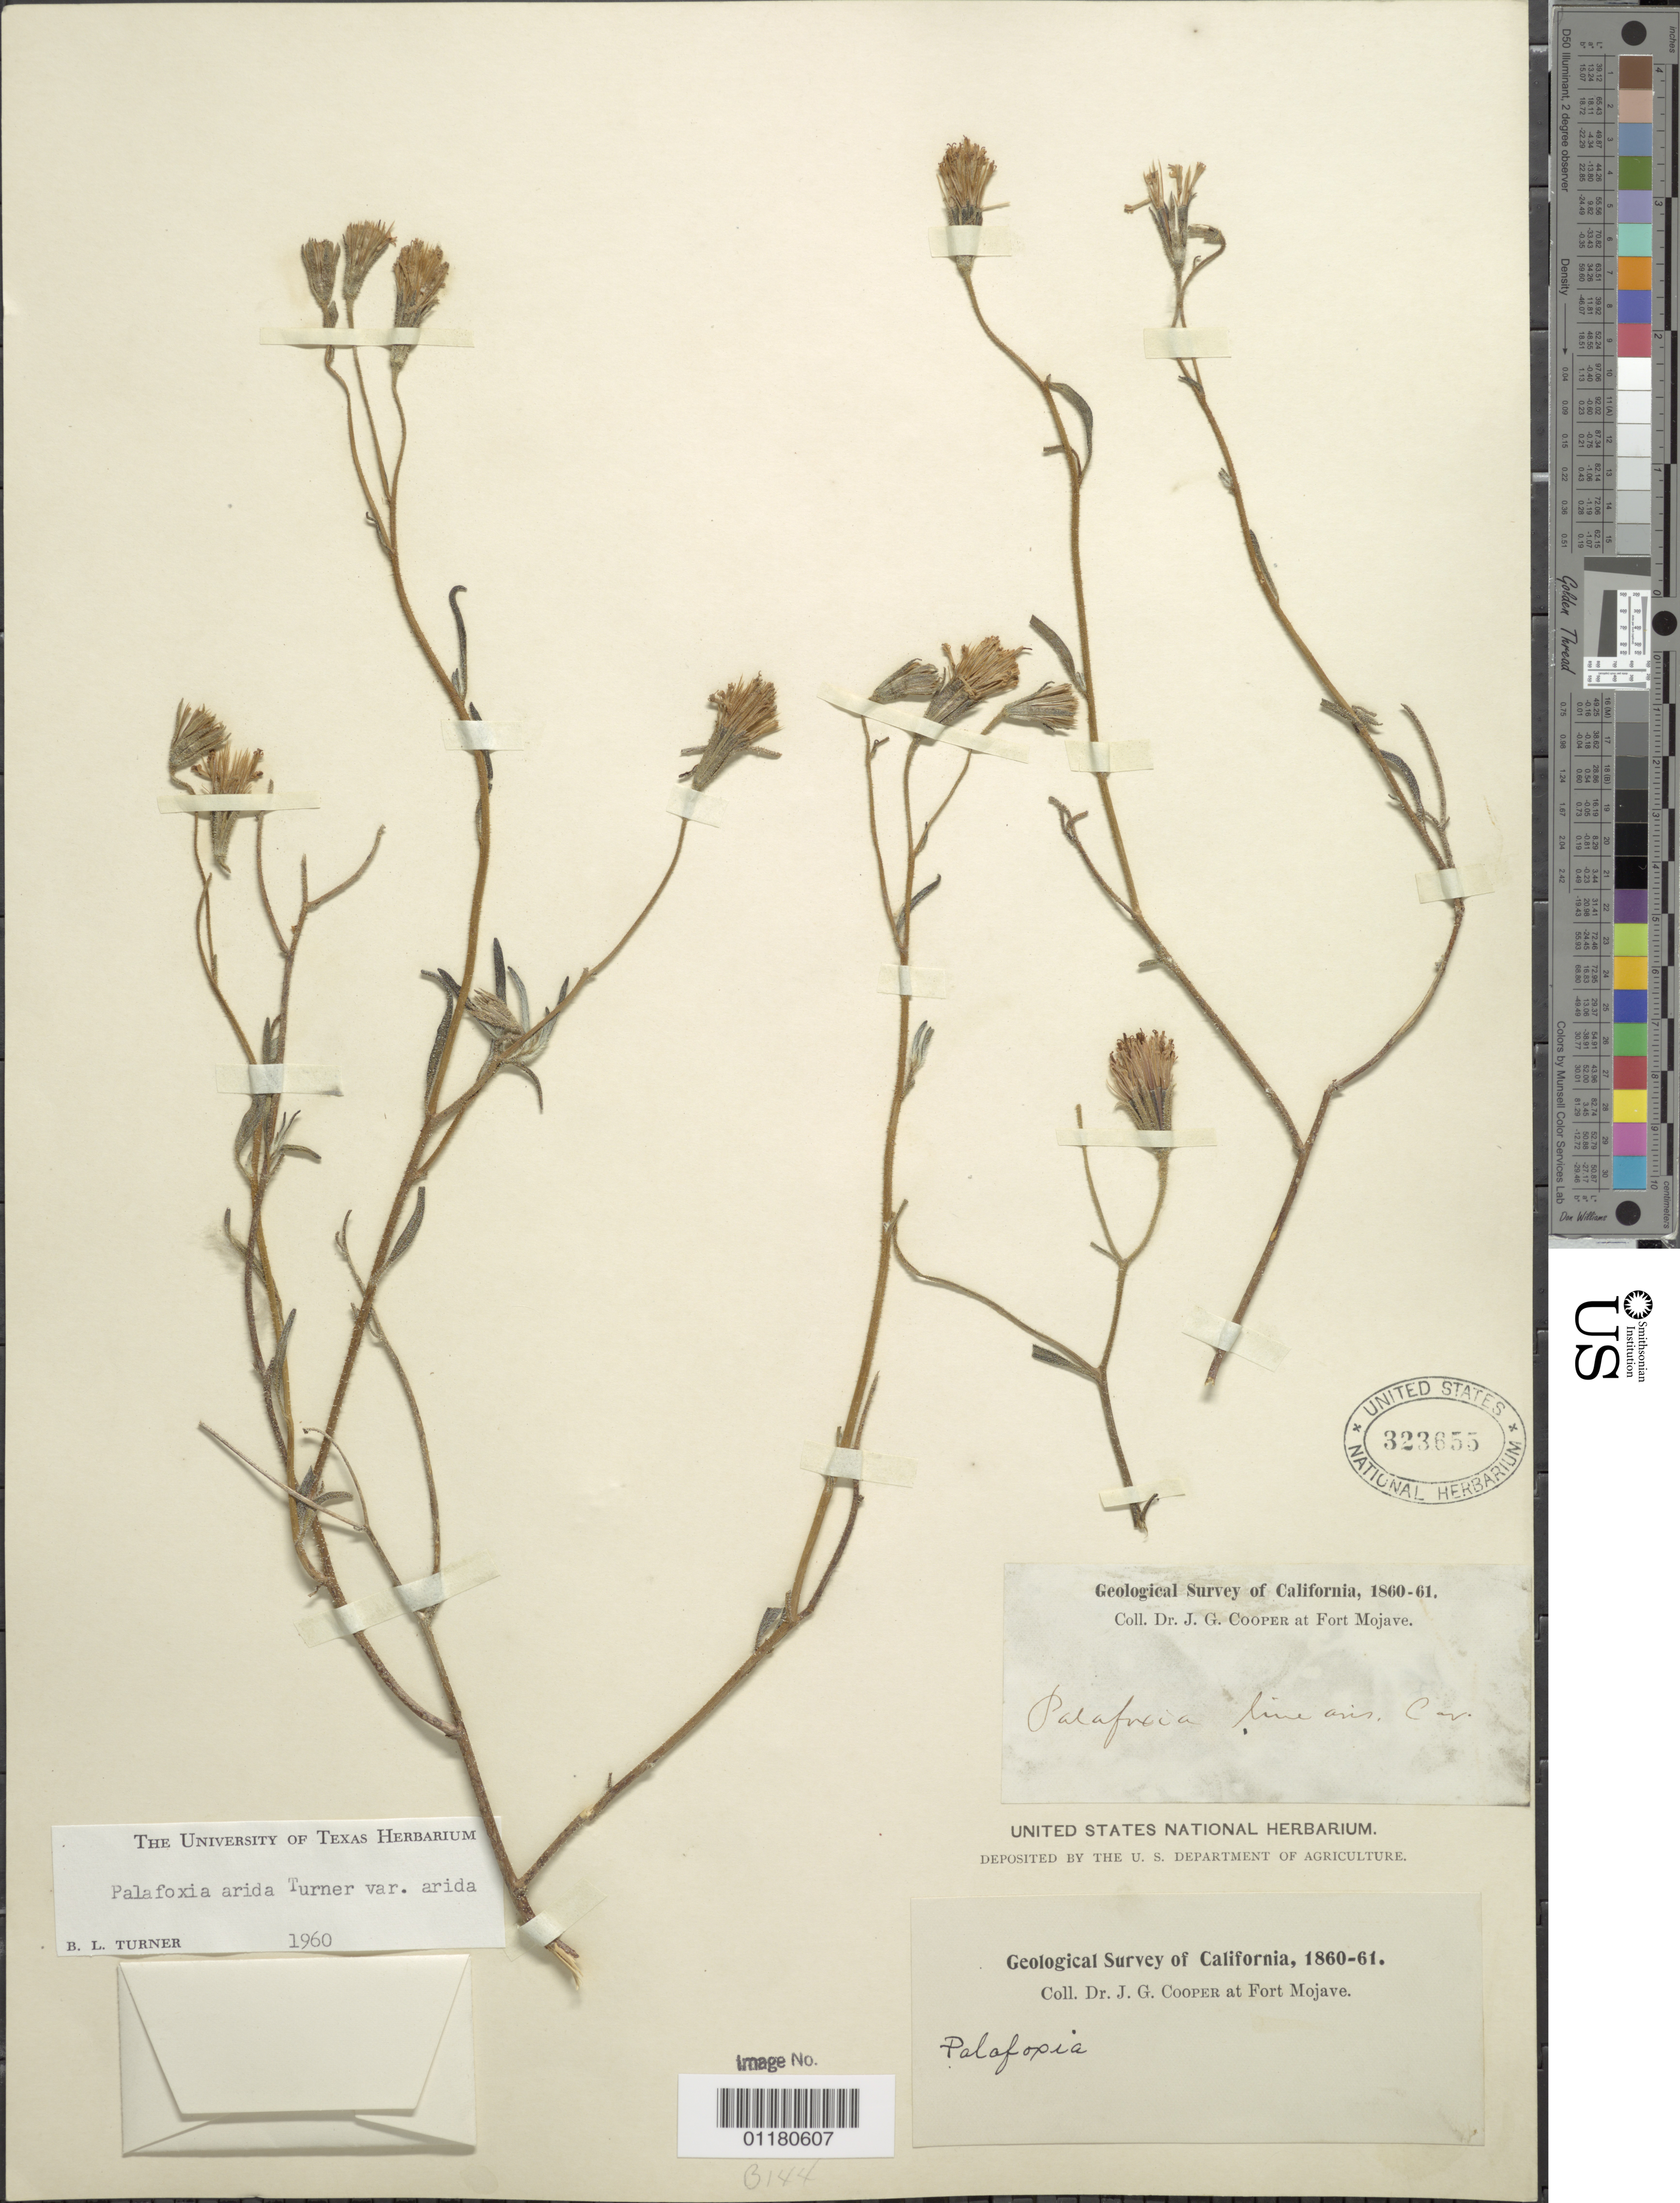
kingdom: Plantae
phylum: Tracheophyta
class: Magnoliopsida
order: Asterales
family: Asteraceae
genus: Palafoxia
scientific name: Palafoxia arida var. arida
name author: B.L. Turner & M.I. Morris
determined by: Turner, B. L.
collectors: J. G. Cooper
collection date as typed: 1860 to -- --- 1861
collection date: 1860/1861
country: United States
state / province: California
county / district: San Bernardino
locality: at Fort Mojave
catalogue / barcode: US 323655